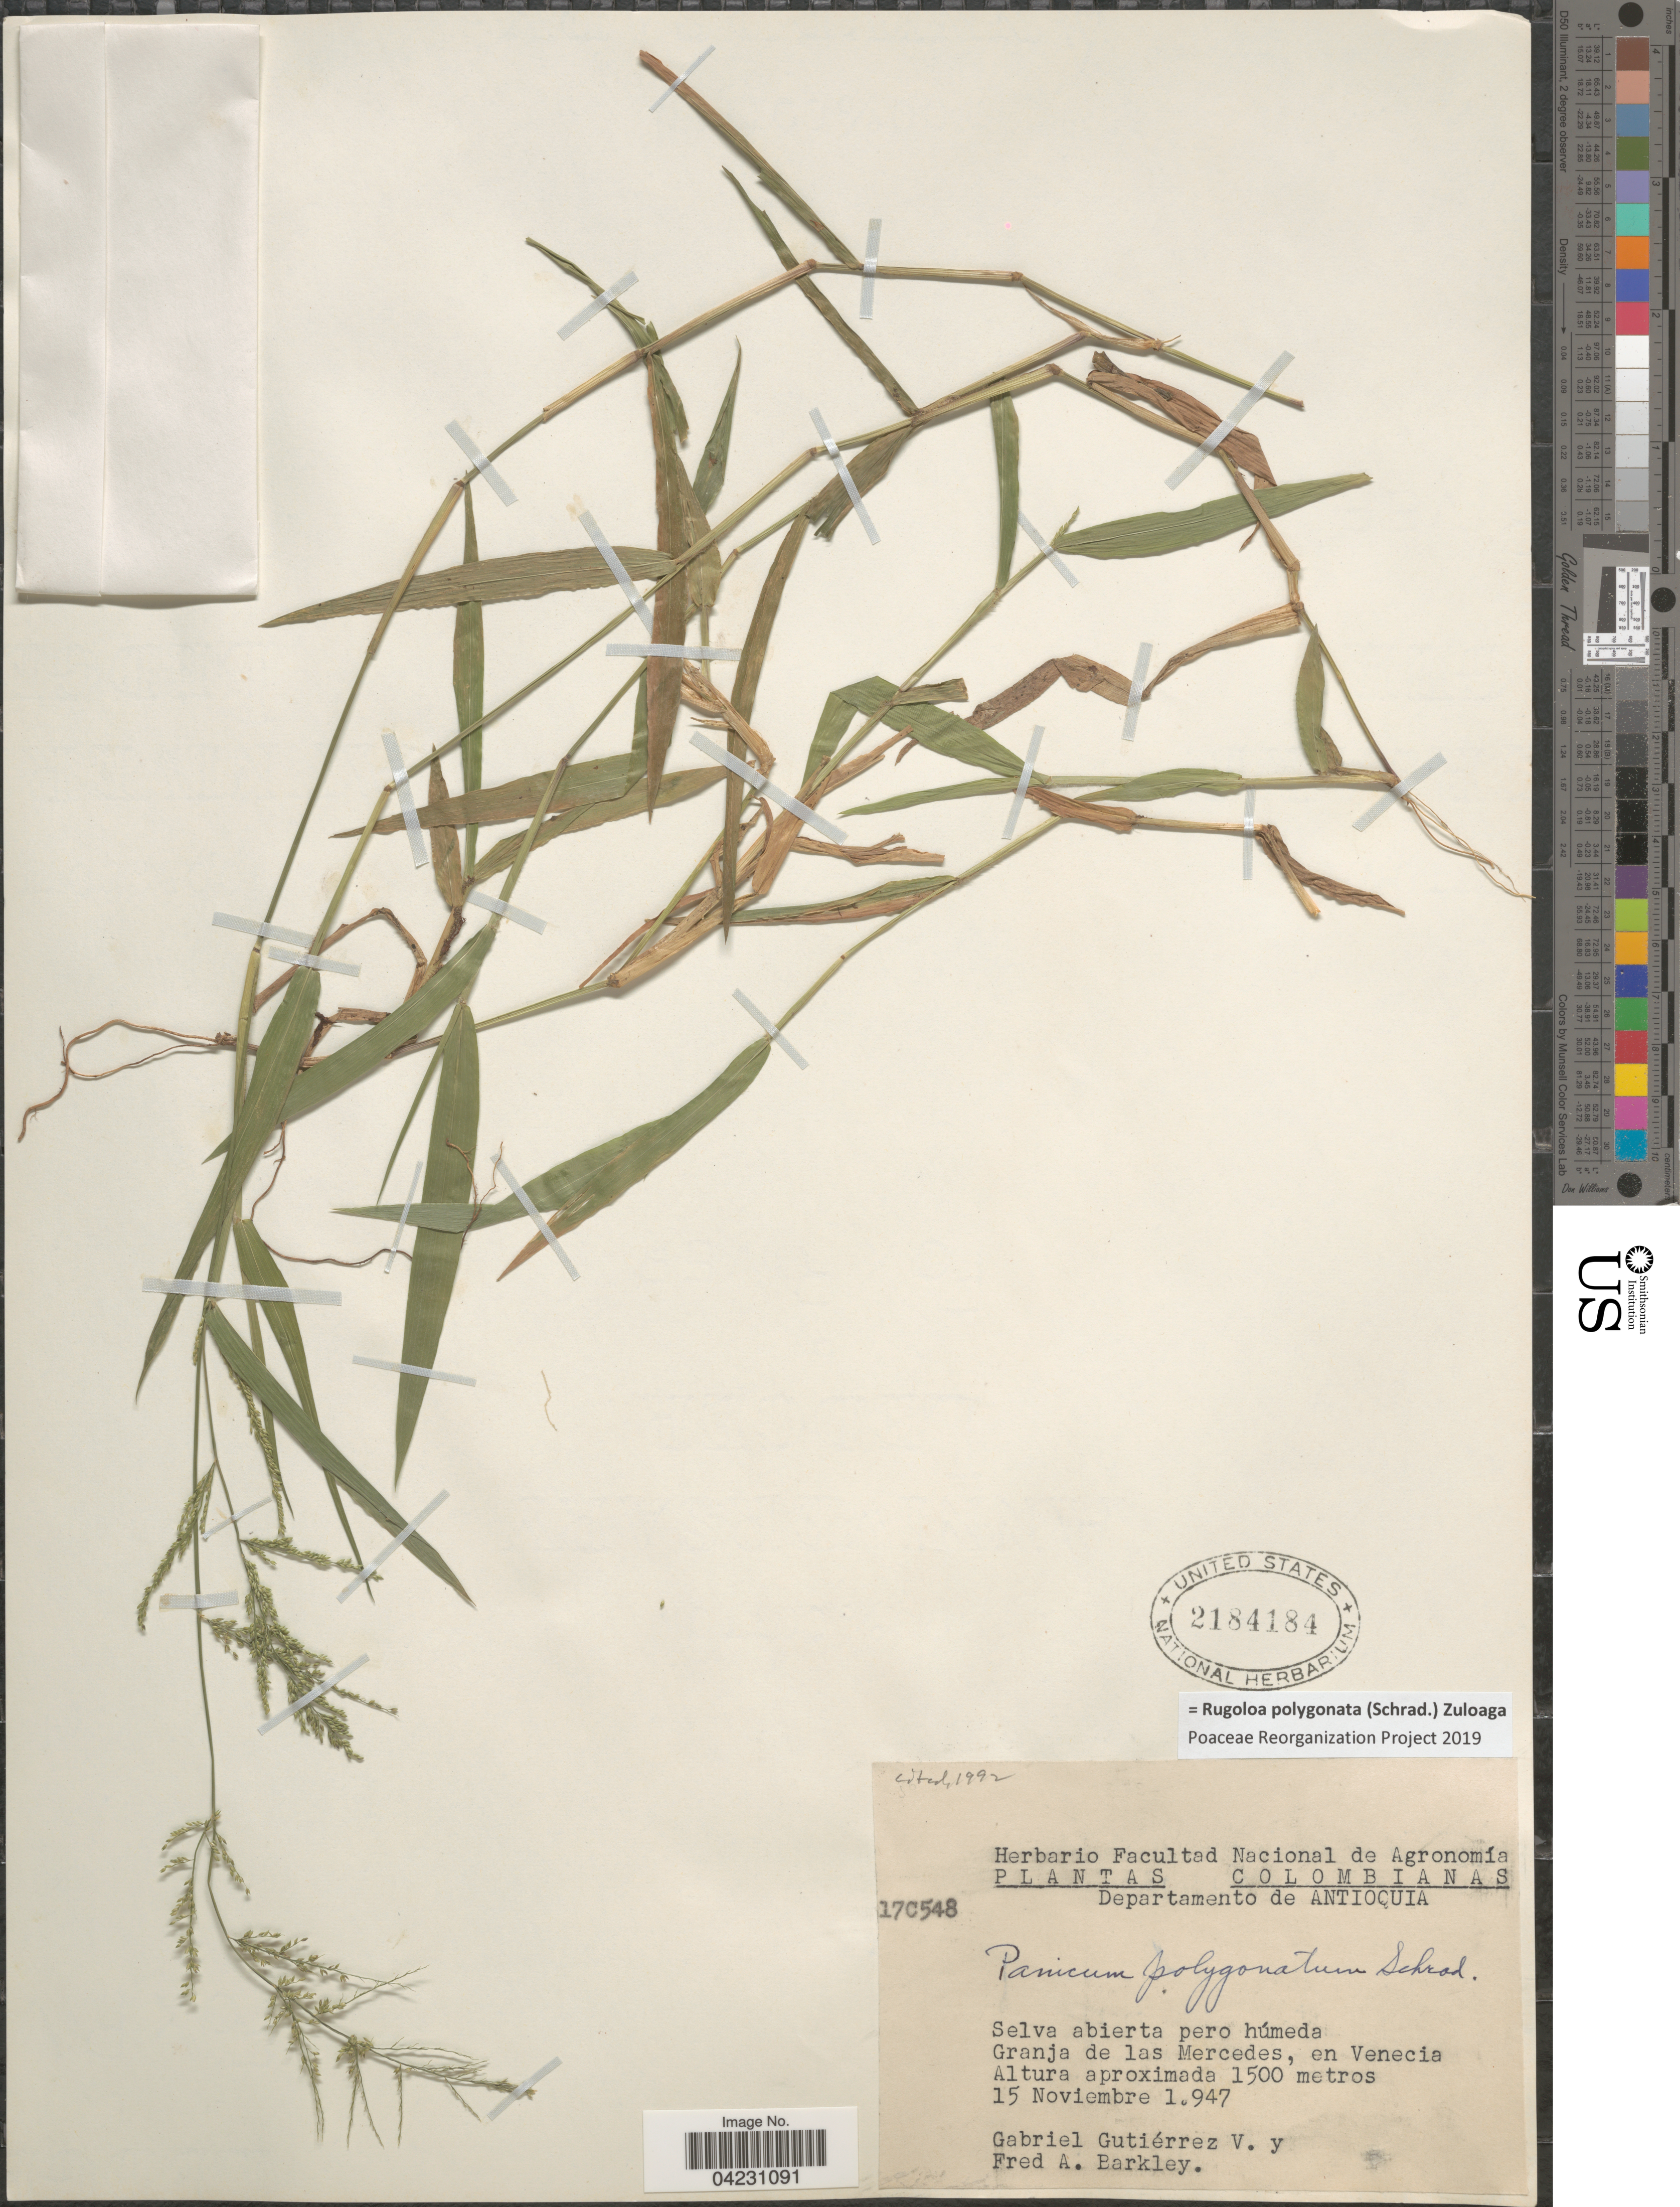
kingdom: Plantae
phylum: Tracheophyta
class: Liliopsida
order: Poales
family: Poaceae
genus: Rugoloa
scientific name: Rugoloa polygonata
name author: (Schrad.) Zuloaga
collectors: G. Gutiérrez V. & F. A. Barkley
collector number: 17C548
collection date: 1947-11-15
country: Colombia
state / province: Antioquia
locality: Departamento de Antioquia. Granja de las Mercedes, en Venecia.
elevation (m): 1500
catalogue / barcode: US 2184184